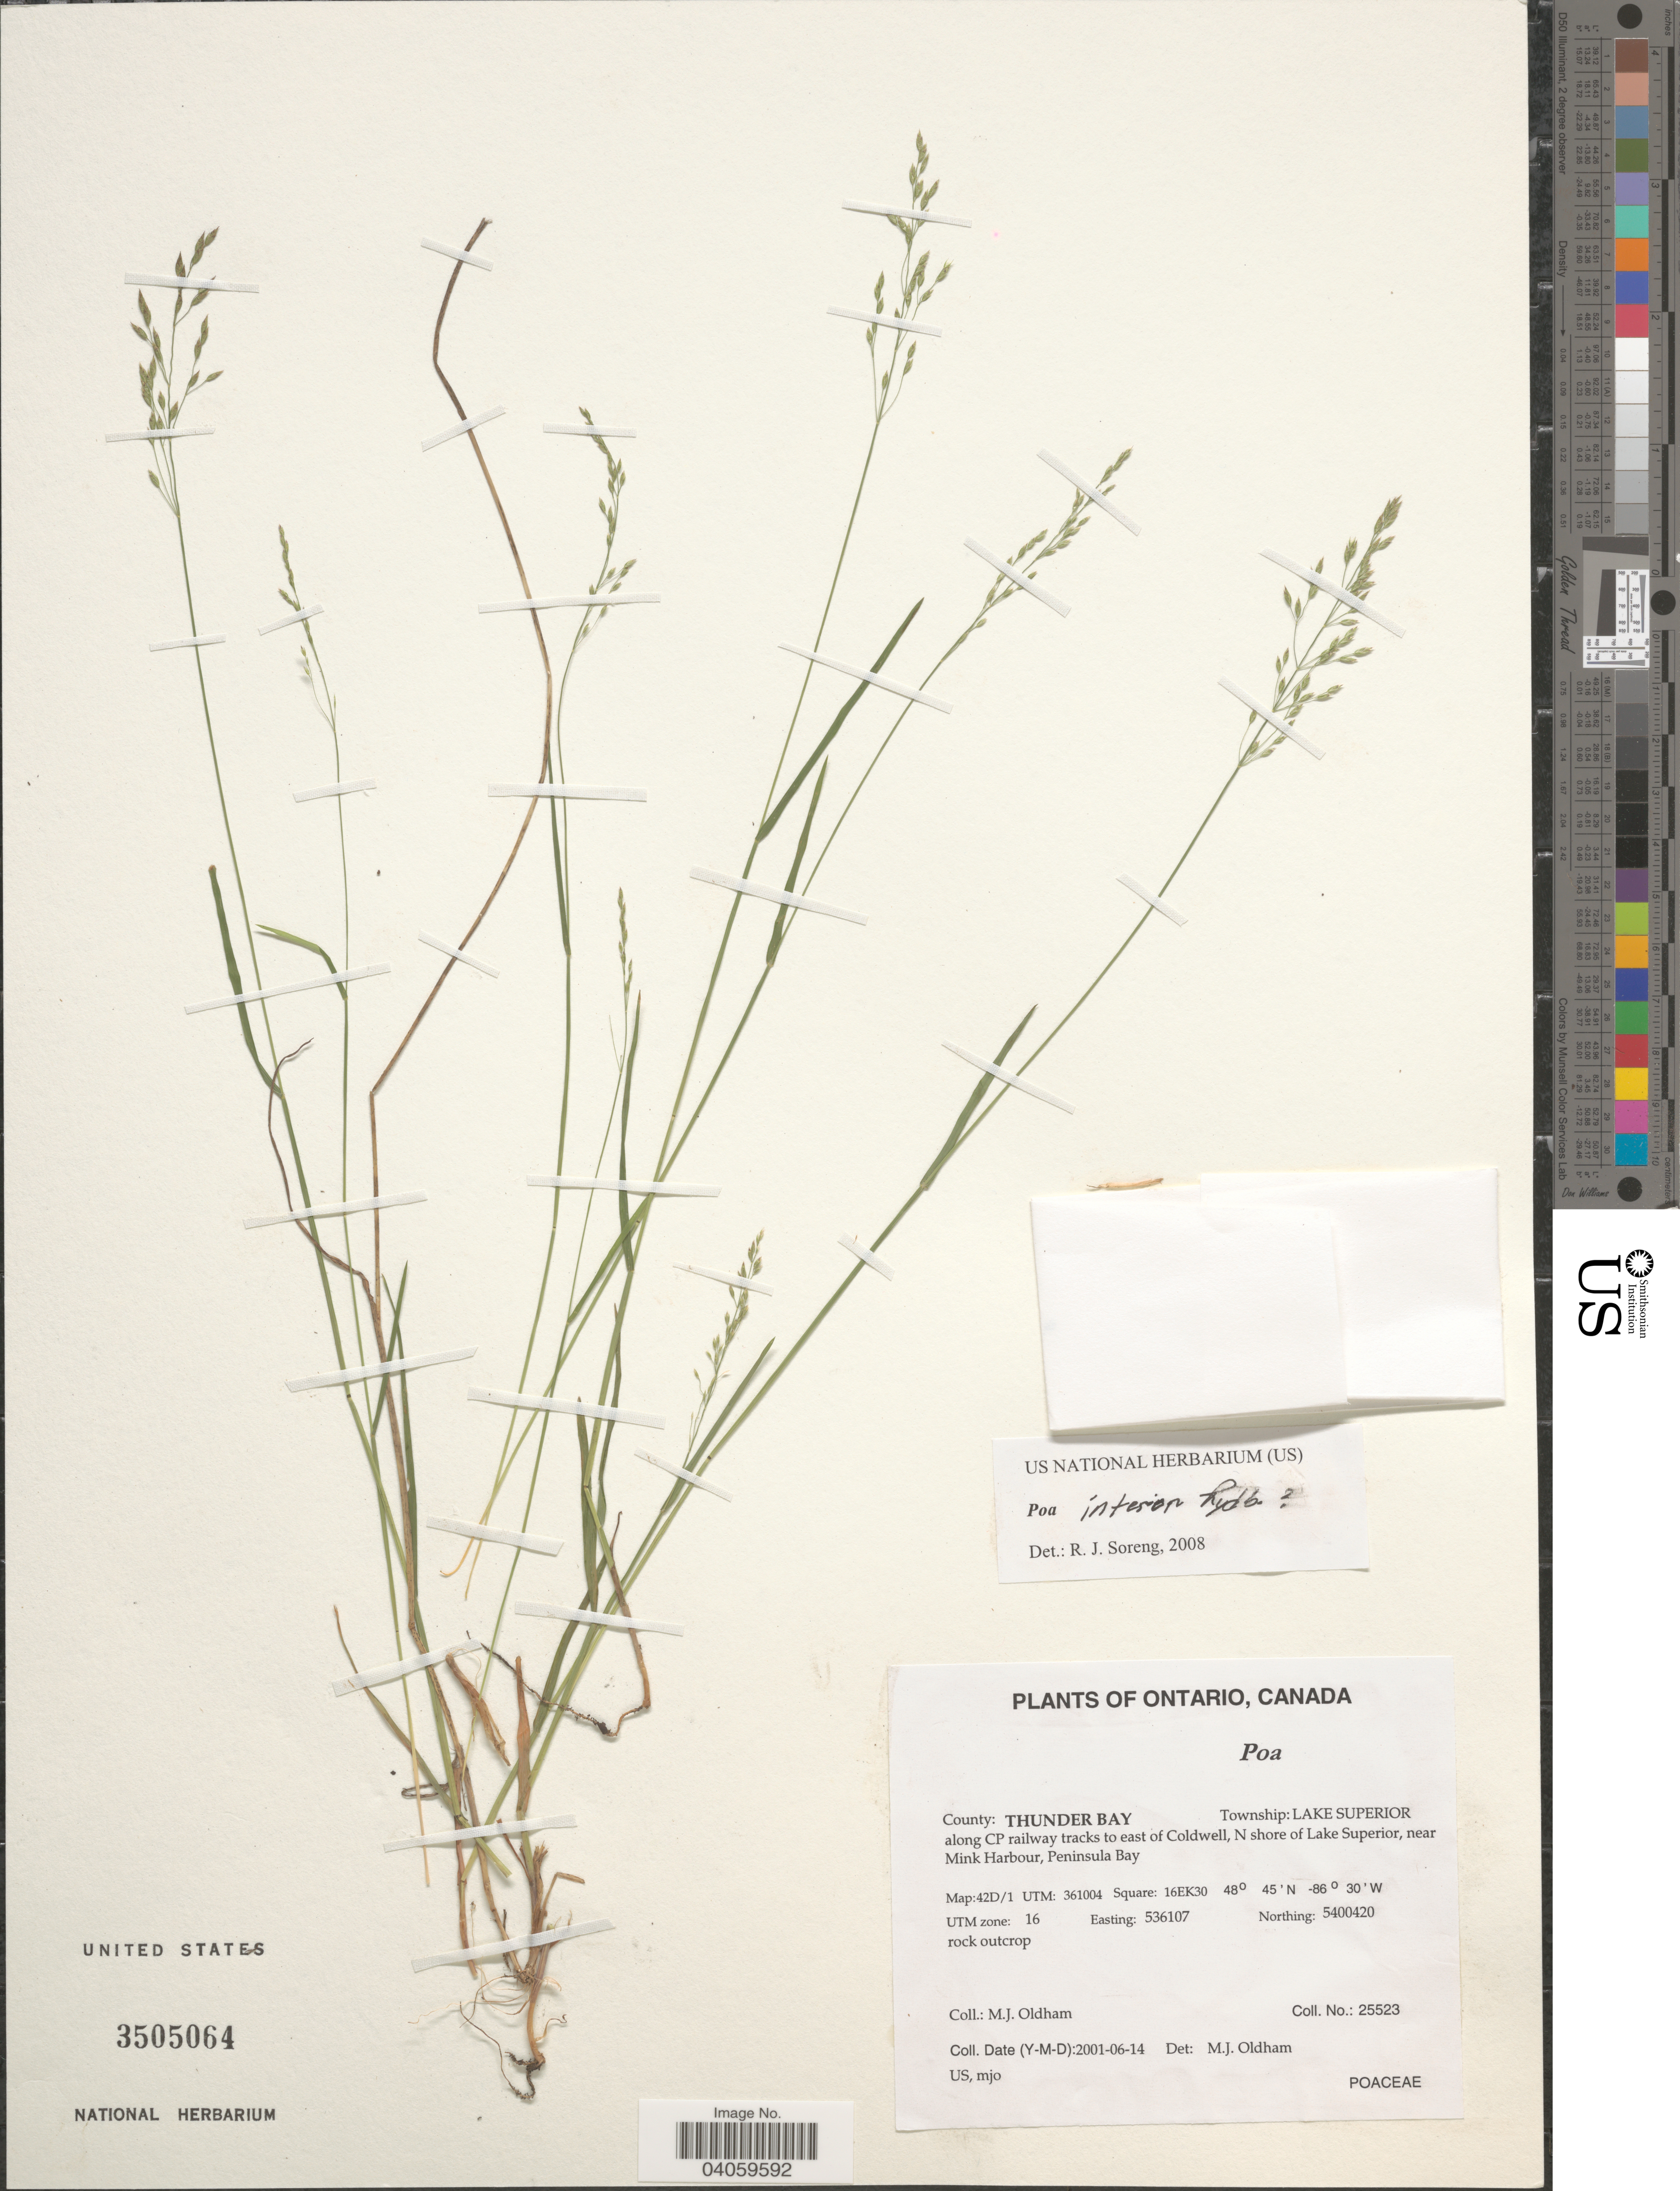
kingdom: Plantae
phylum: Tracheophyta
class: Liliopsida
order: Poales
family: Poaceae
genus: Poa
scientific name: Poa interior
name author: Rydb.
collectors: M. Oldham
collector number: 25523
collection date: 2001-06-14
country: Canada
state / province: Ontario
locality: County: Thunder Bay. Township: Lake Superior along CP railway tracks to east of Coldwell, N shore of Lake Superior, near Mink Harbour, Peninsula Bay.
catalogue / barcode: US 3505064